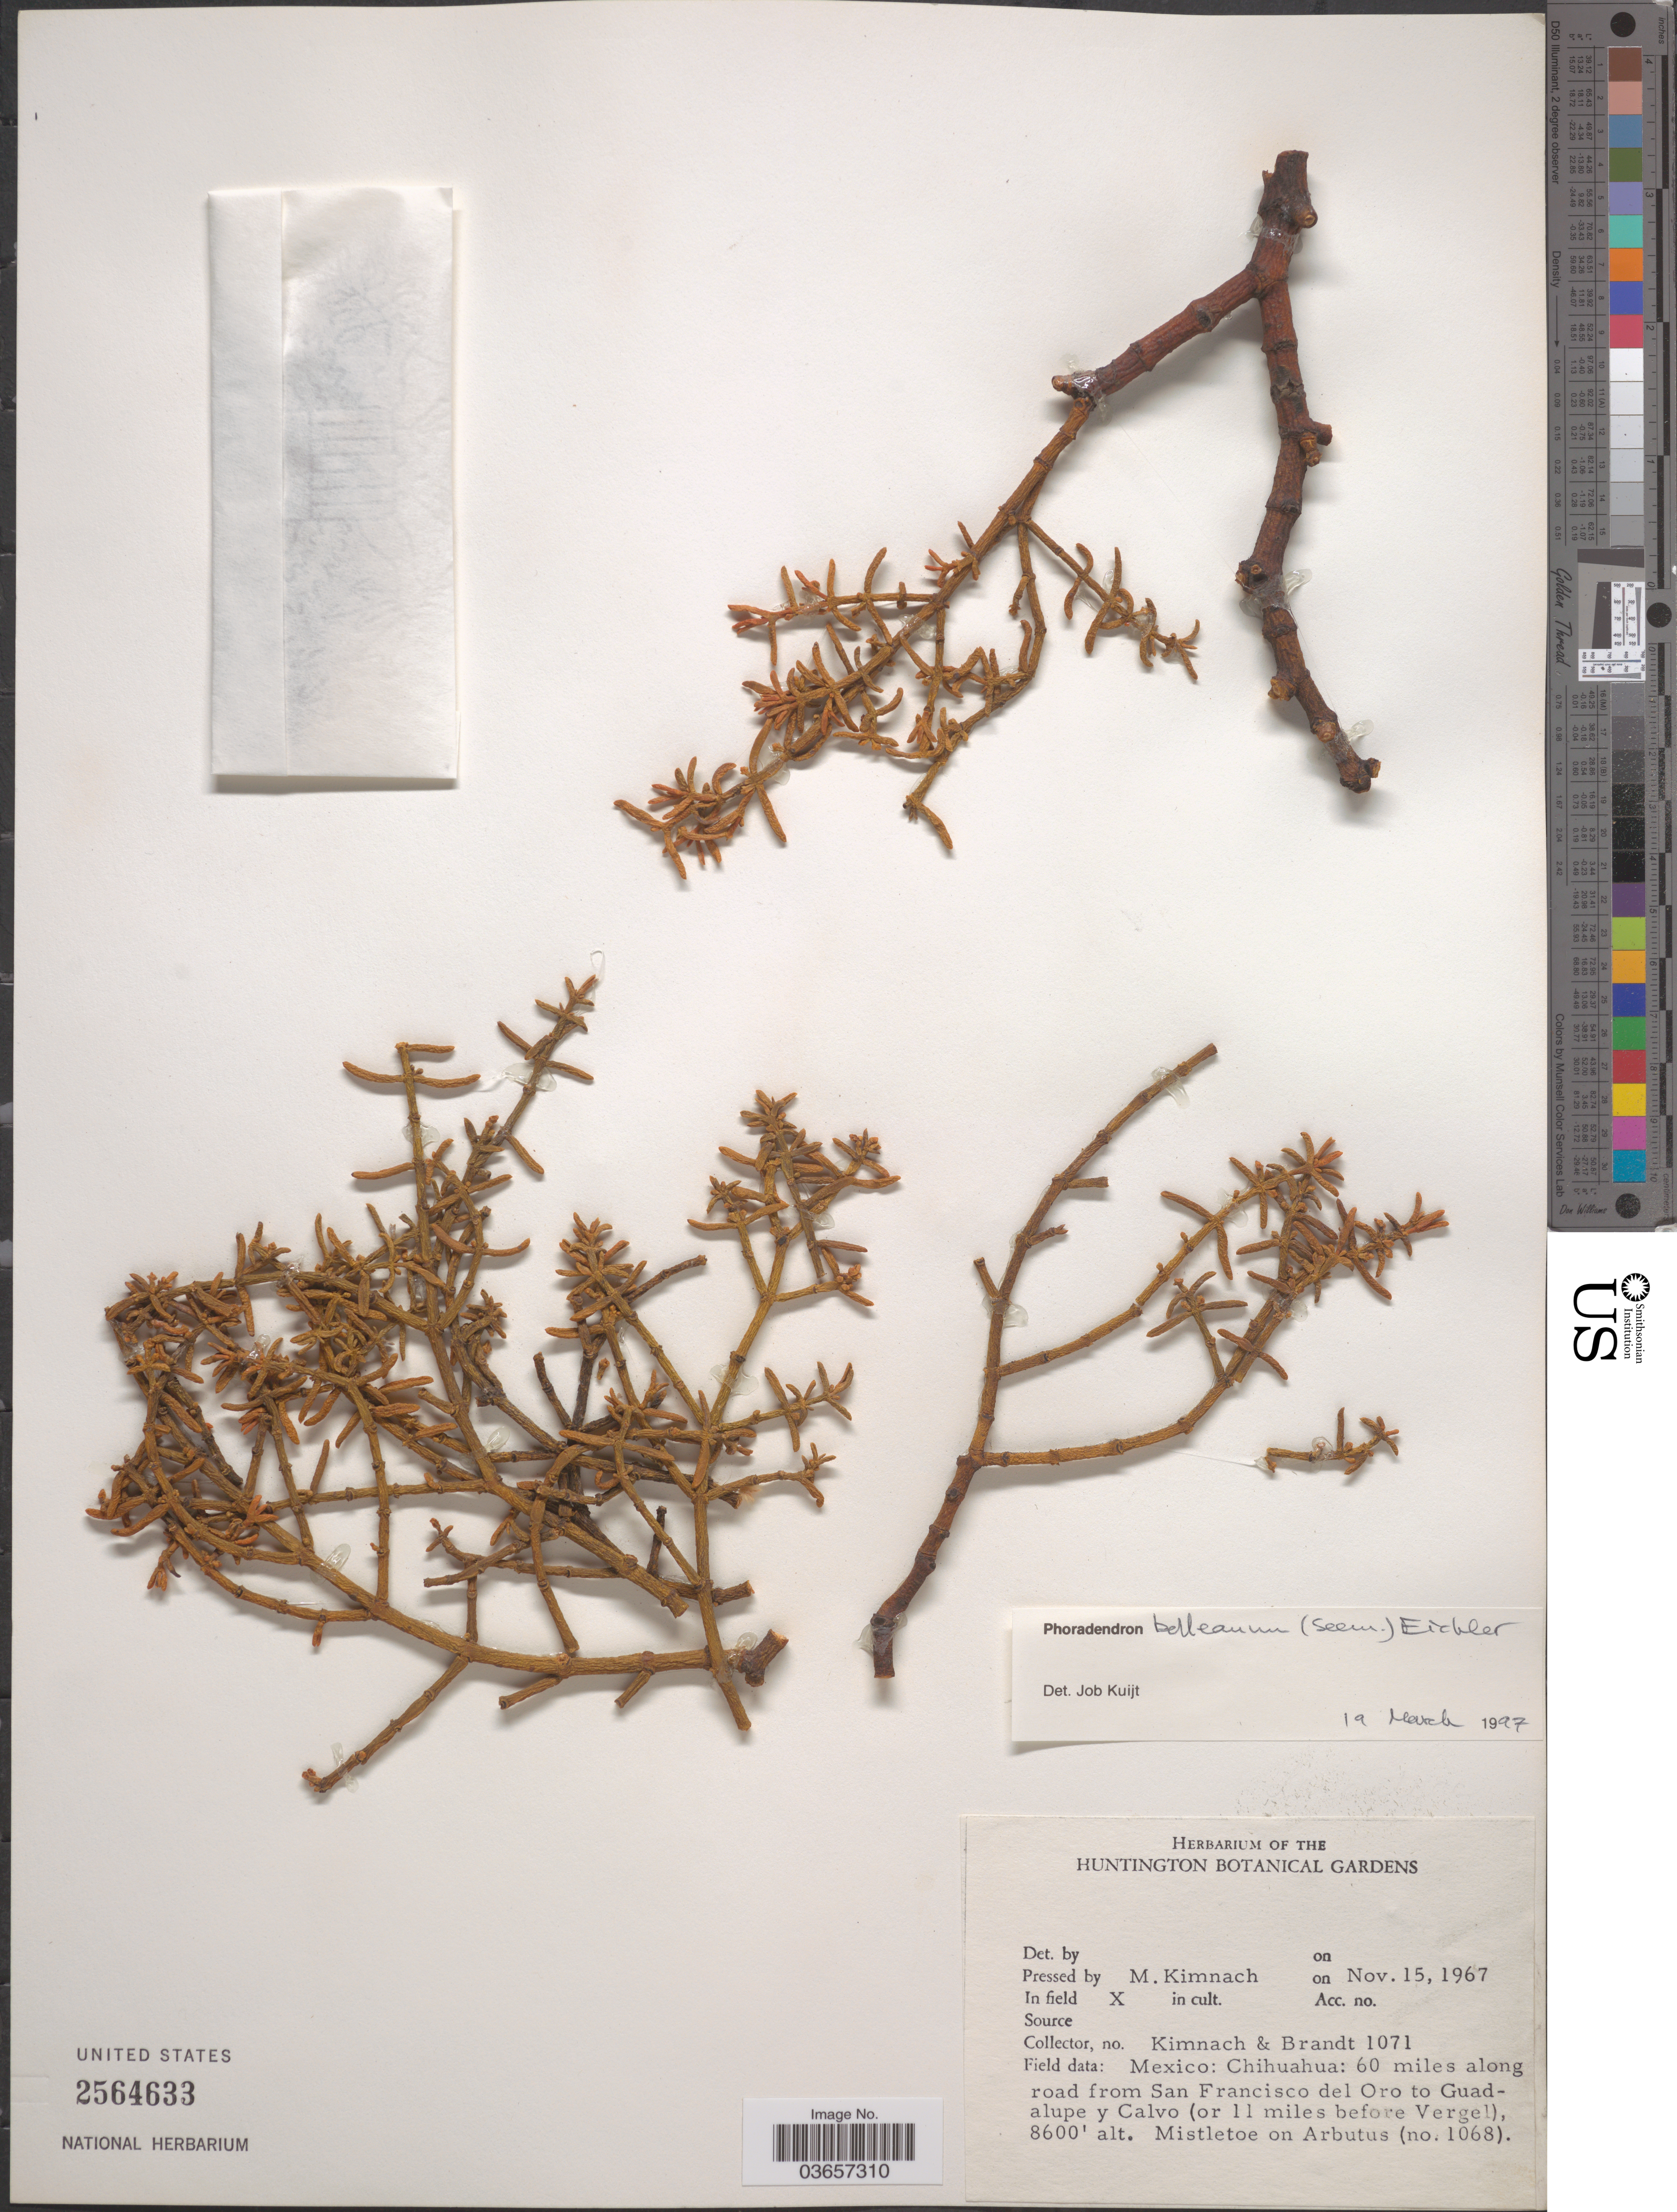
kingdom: Plantae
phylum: Tracheophyta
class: Magnoliopsida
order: Santalales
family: Viscaceae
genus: Phoradendron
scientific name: Phoradendron bolleanum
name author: (Seem.) Eichler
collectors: M. W. Kimnach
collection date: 1967-11-15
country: United States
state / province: California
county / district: Los Angeles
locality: Huntington Botanical Gardens.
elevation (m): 2621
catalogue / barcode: US 2564633